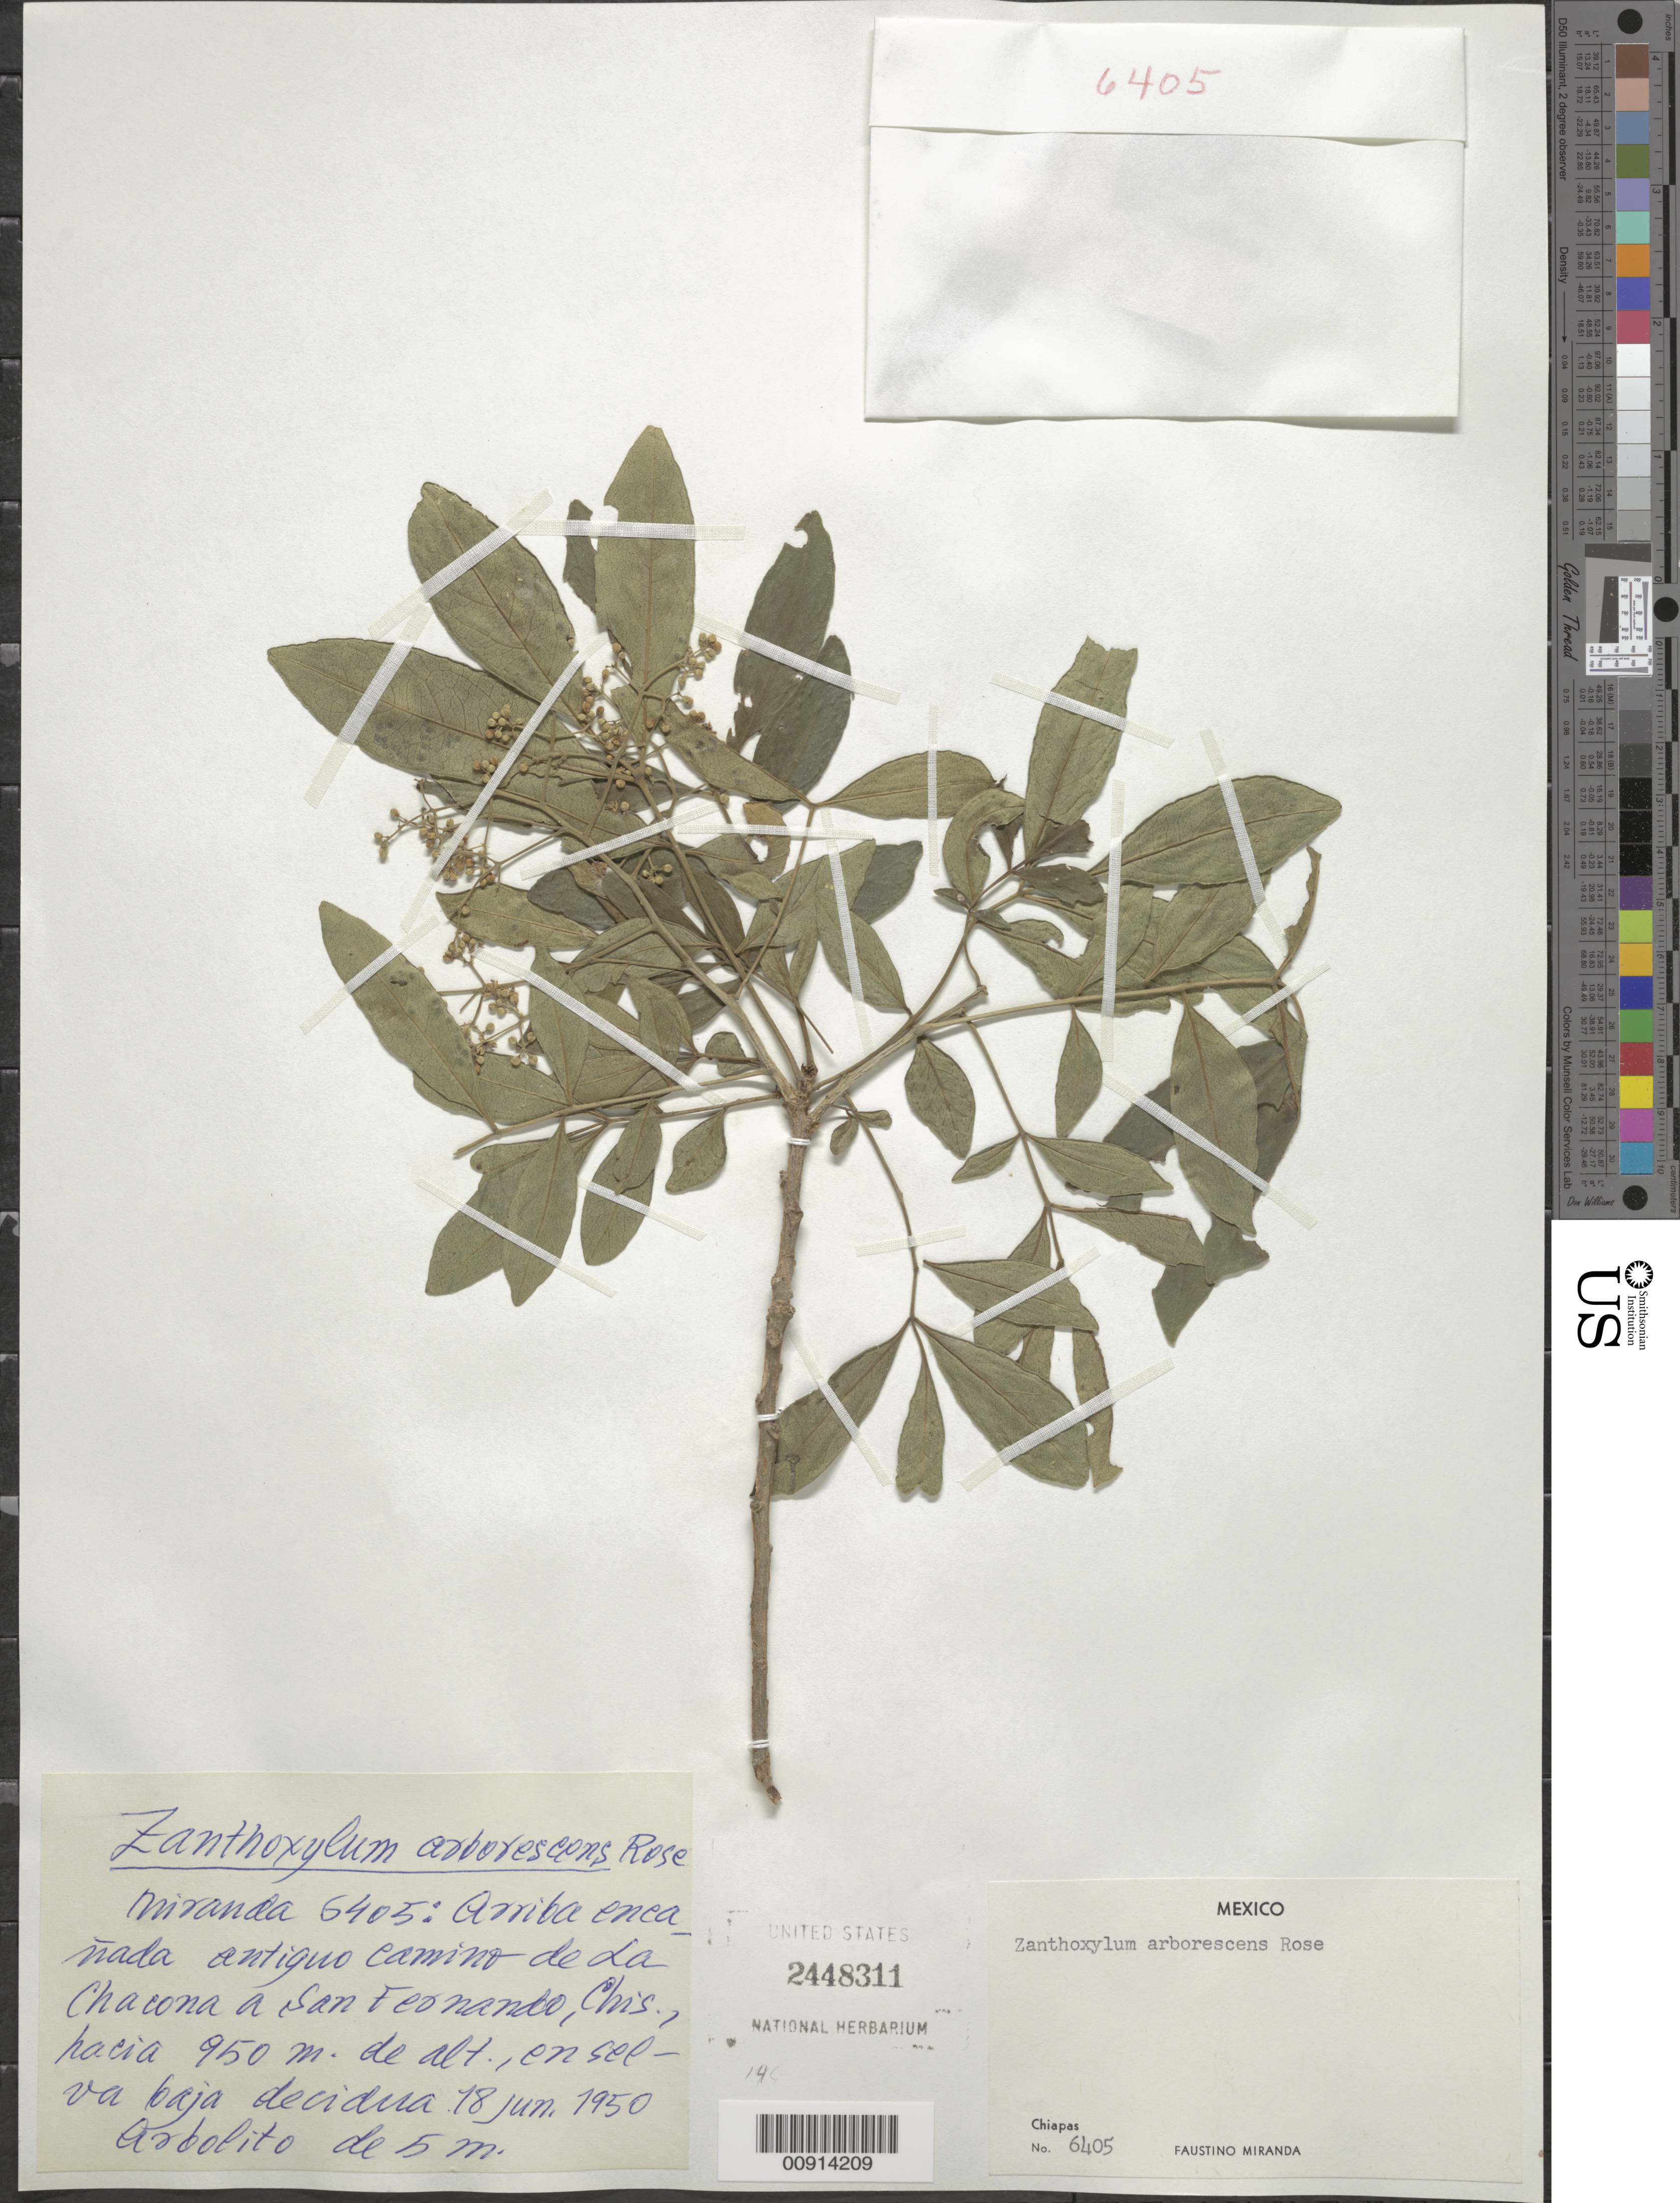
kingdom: Plantae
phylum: Tracheophyta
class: Magnoliopsida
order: Sapindales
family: Rutaceae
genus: Zanthoxylum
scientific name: Zanthoxylum arborescens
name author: Rose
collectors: Miranda G., F.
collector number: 6405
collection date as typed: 18 Jun 1950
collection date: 1950-06-18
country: Mexico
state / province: Chiapas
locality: Arriba encañada antiguo camino de La Chacona a San Fernando, Chiapas.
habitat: En selva baja decidua.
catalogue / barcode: US 2448311